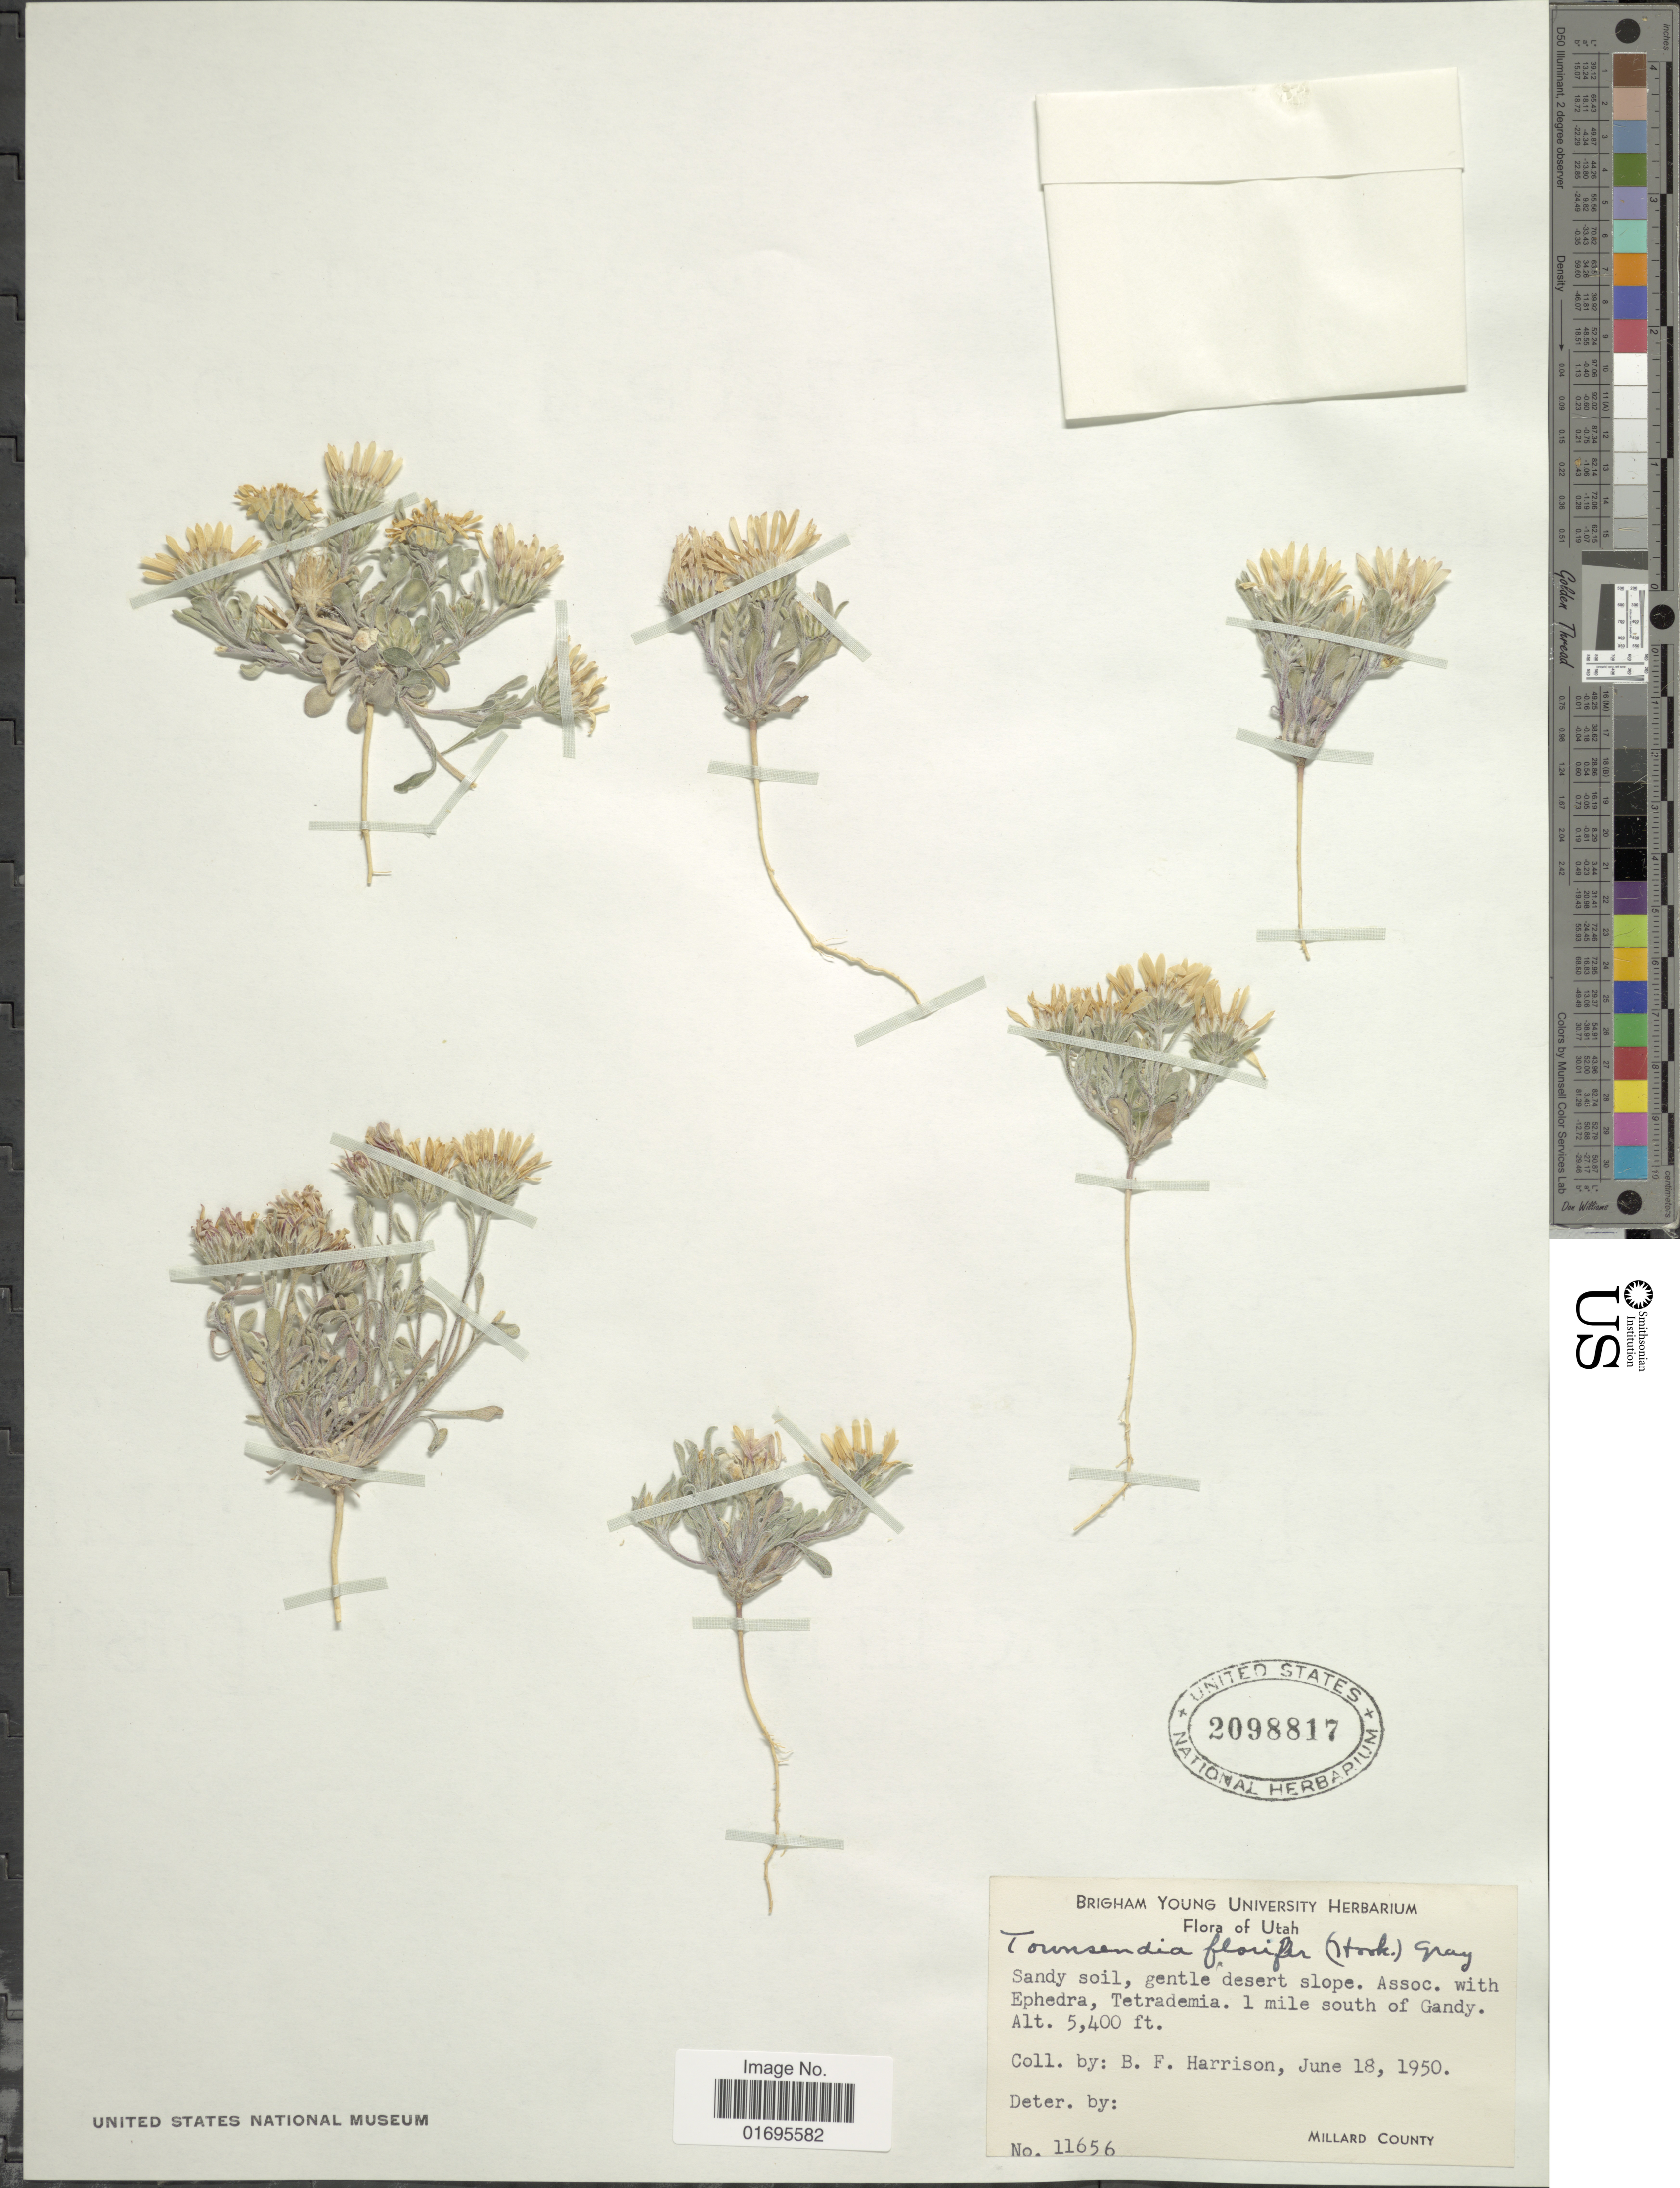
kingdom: Plantae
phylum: Tracheophyta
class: Magnoliopsida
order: Asterales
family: Asteraceae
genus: Townsendia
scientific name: Townsendia florifer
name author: (Hook.) A. Gray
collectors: B. F. Harrison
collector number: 11656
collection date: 1950-06-18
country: United States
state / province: Utah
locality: Sandy soil, gentle desert slope, 1 mile south of Gandy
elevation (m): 1646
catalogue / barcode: US 2098817